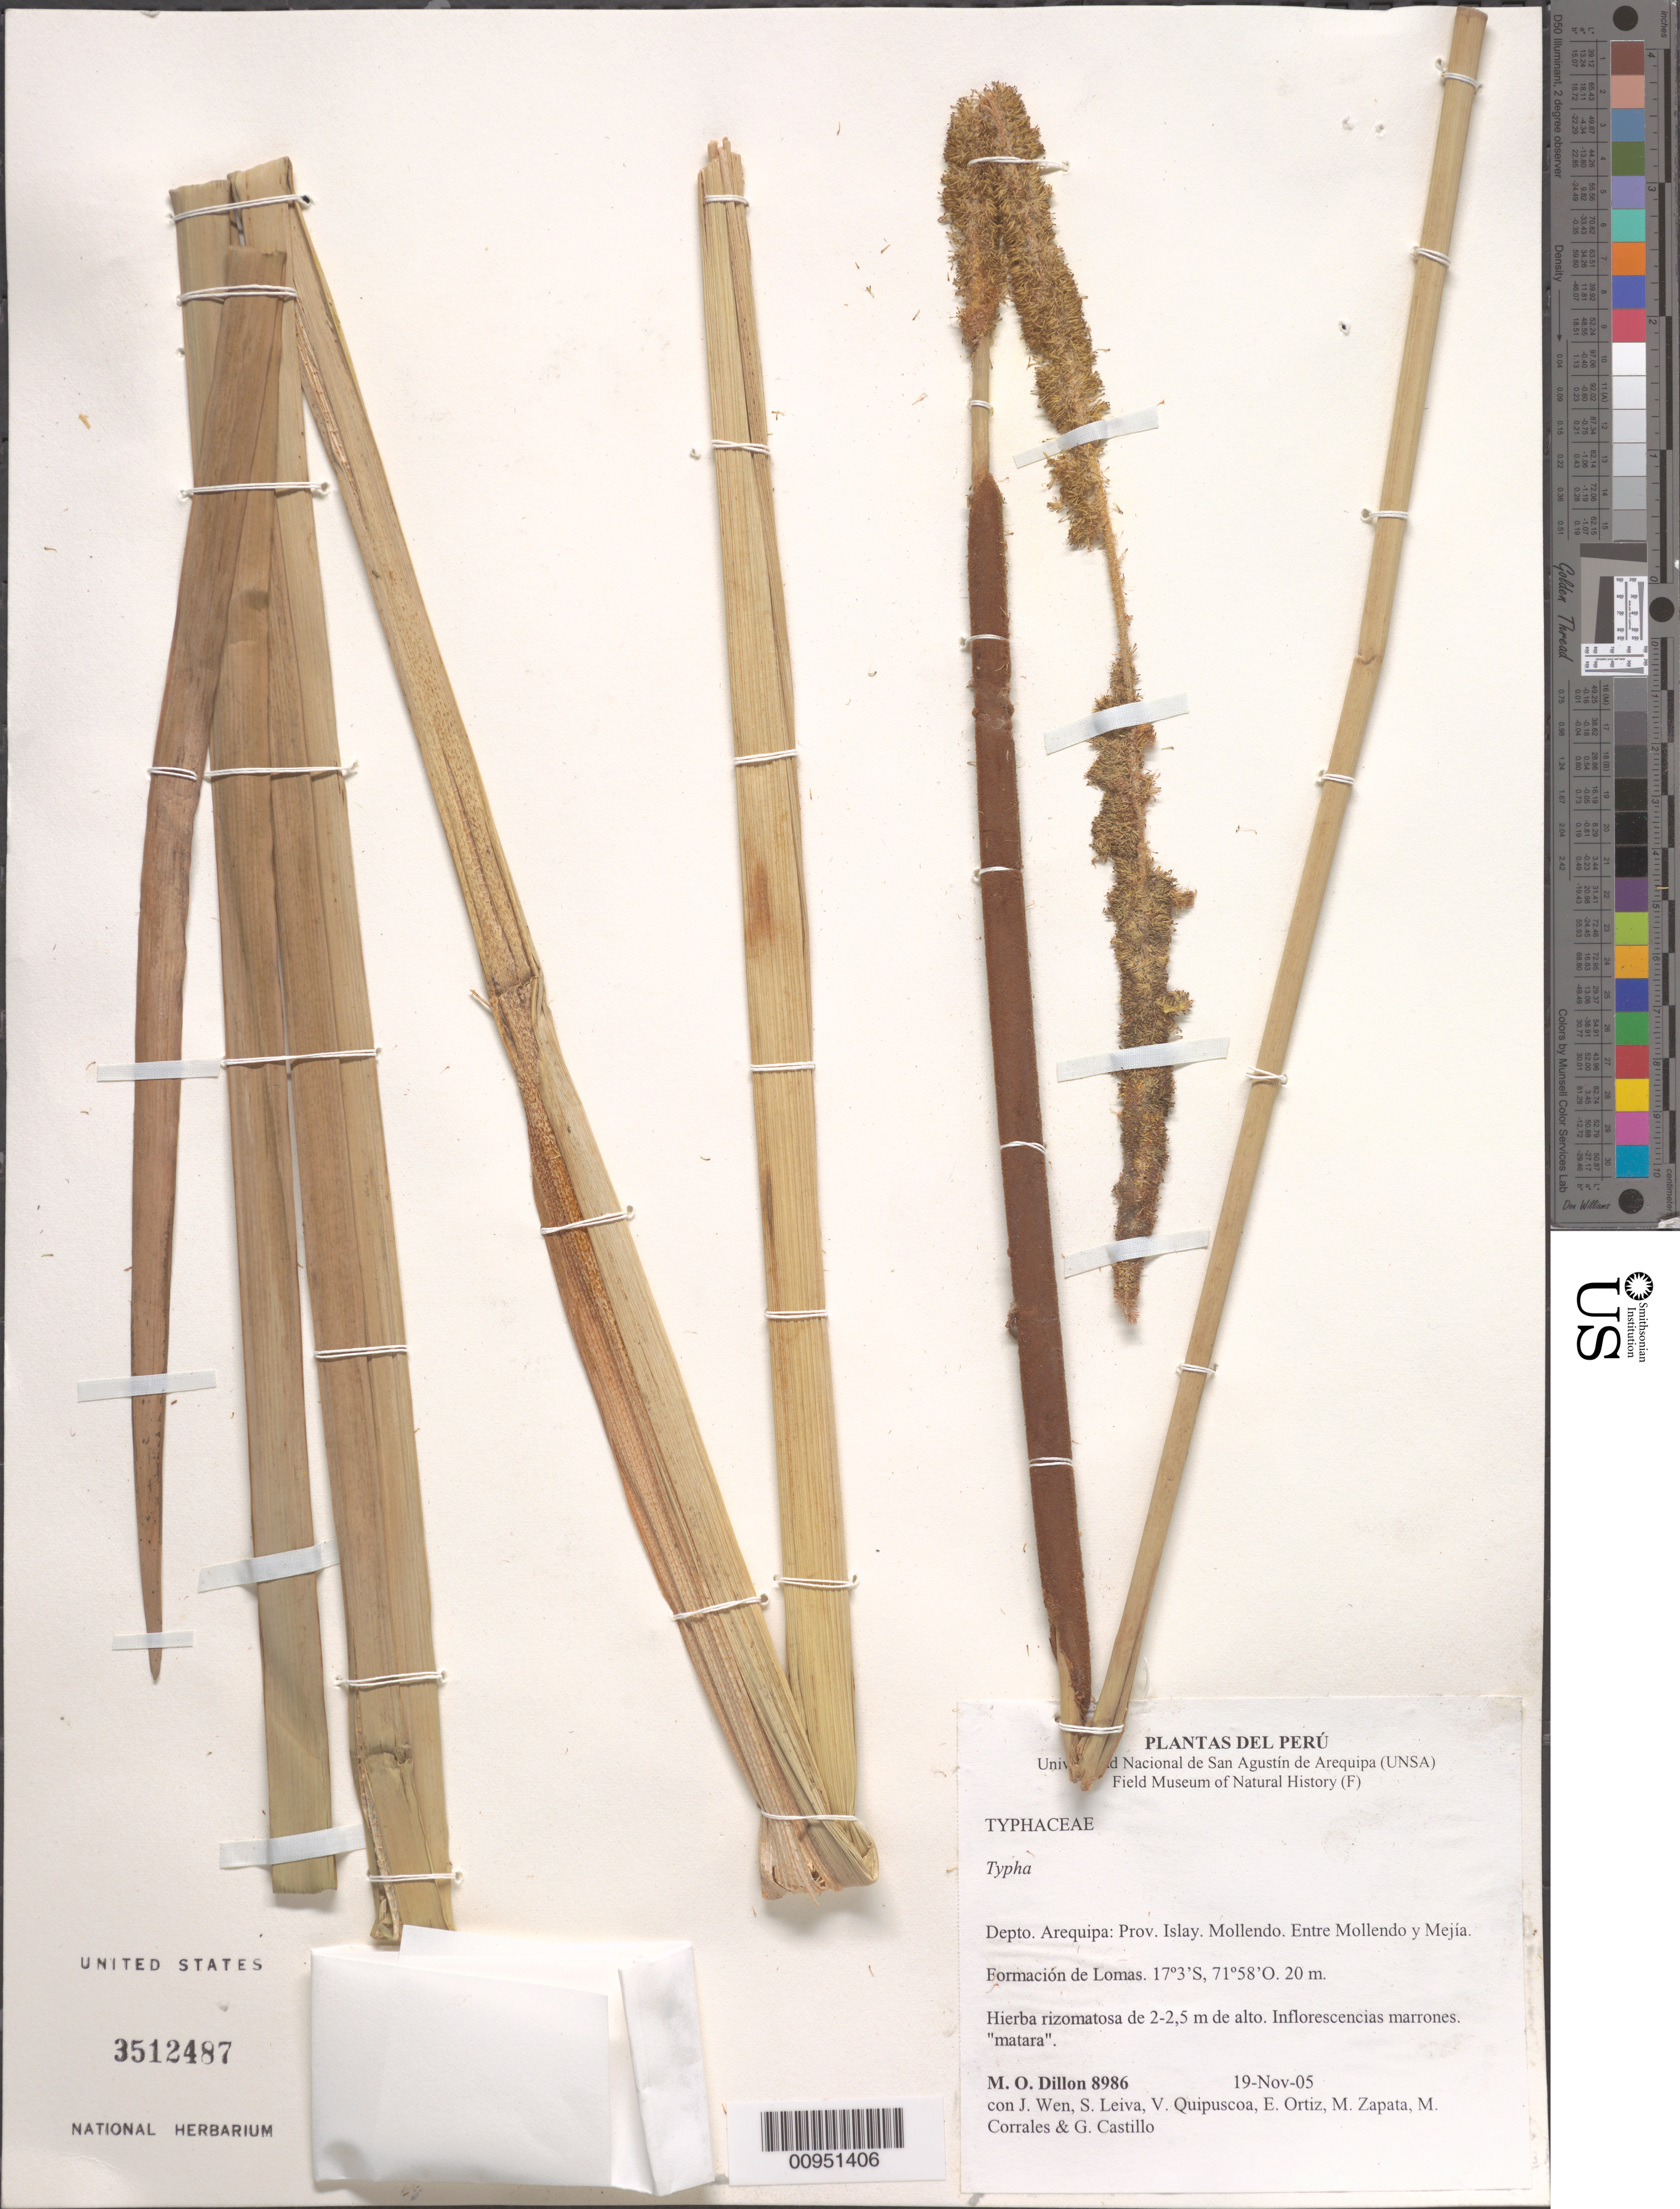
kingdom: Plantae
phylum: Tracheophyta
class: Liliopsida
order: Poales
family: Typhaceae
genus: Typha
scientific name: Typha sp.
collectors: M. O. Dillon, J. Wen, S. Leiva, V. Quipuscoa, E. Ortiz, M. Zapata & M. Corrales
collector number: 8986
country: Peru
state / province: Moquegua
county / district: Ilo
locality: Arriba de Ilo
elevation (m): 600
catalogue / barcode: US 3512487